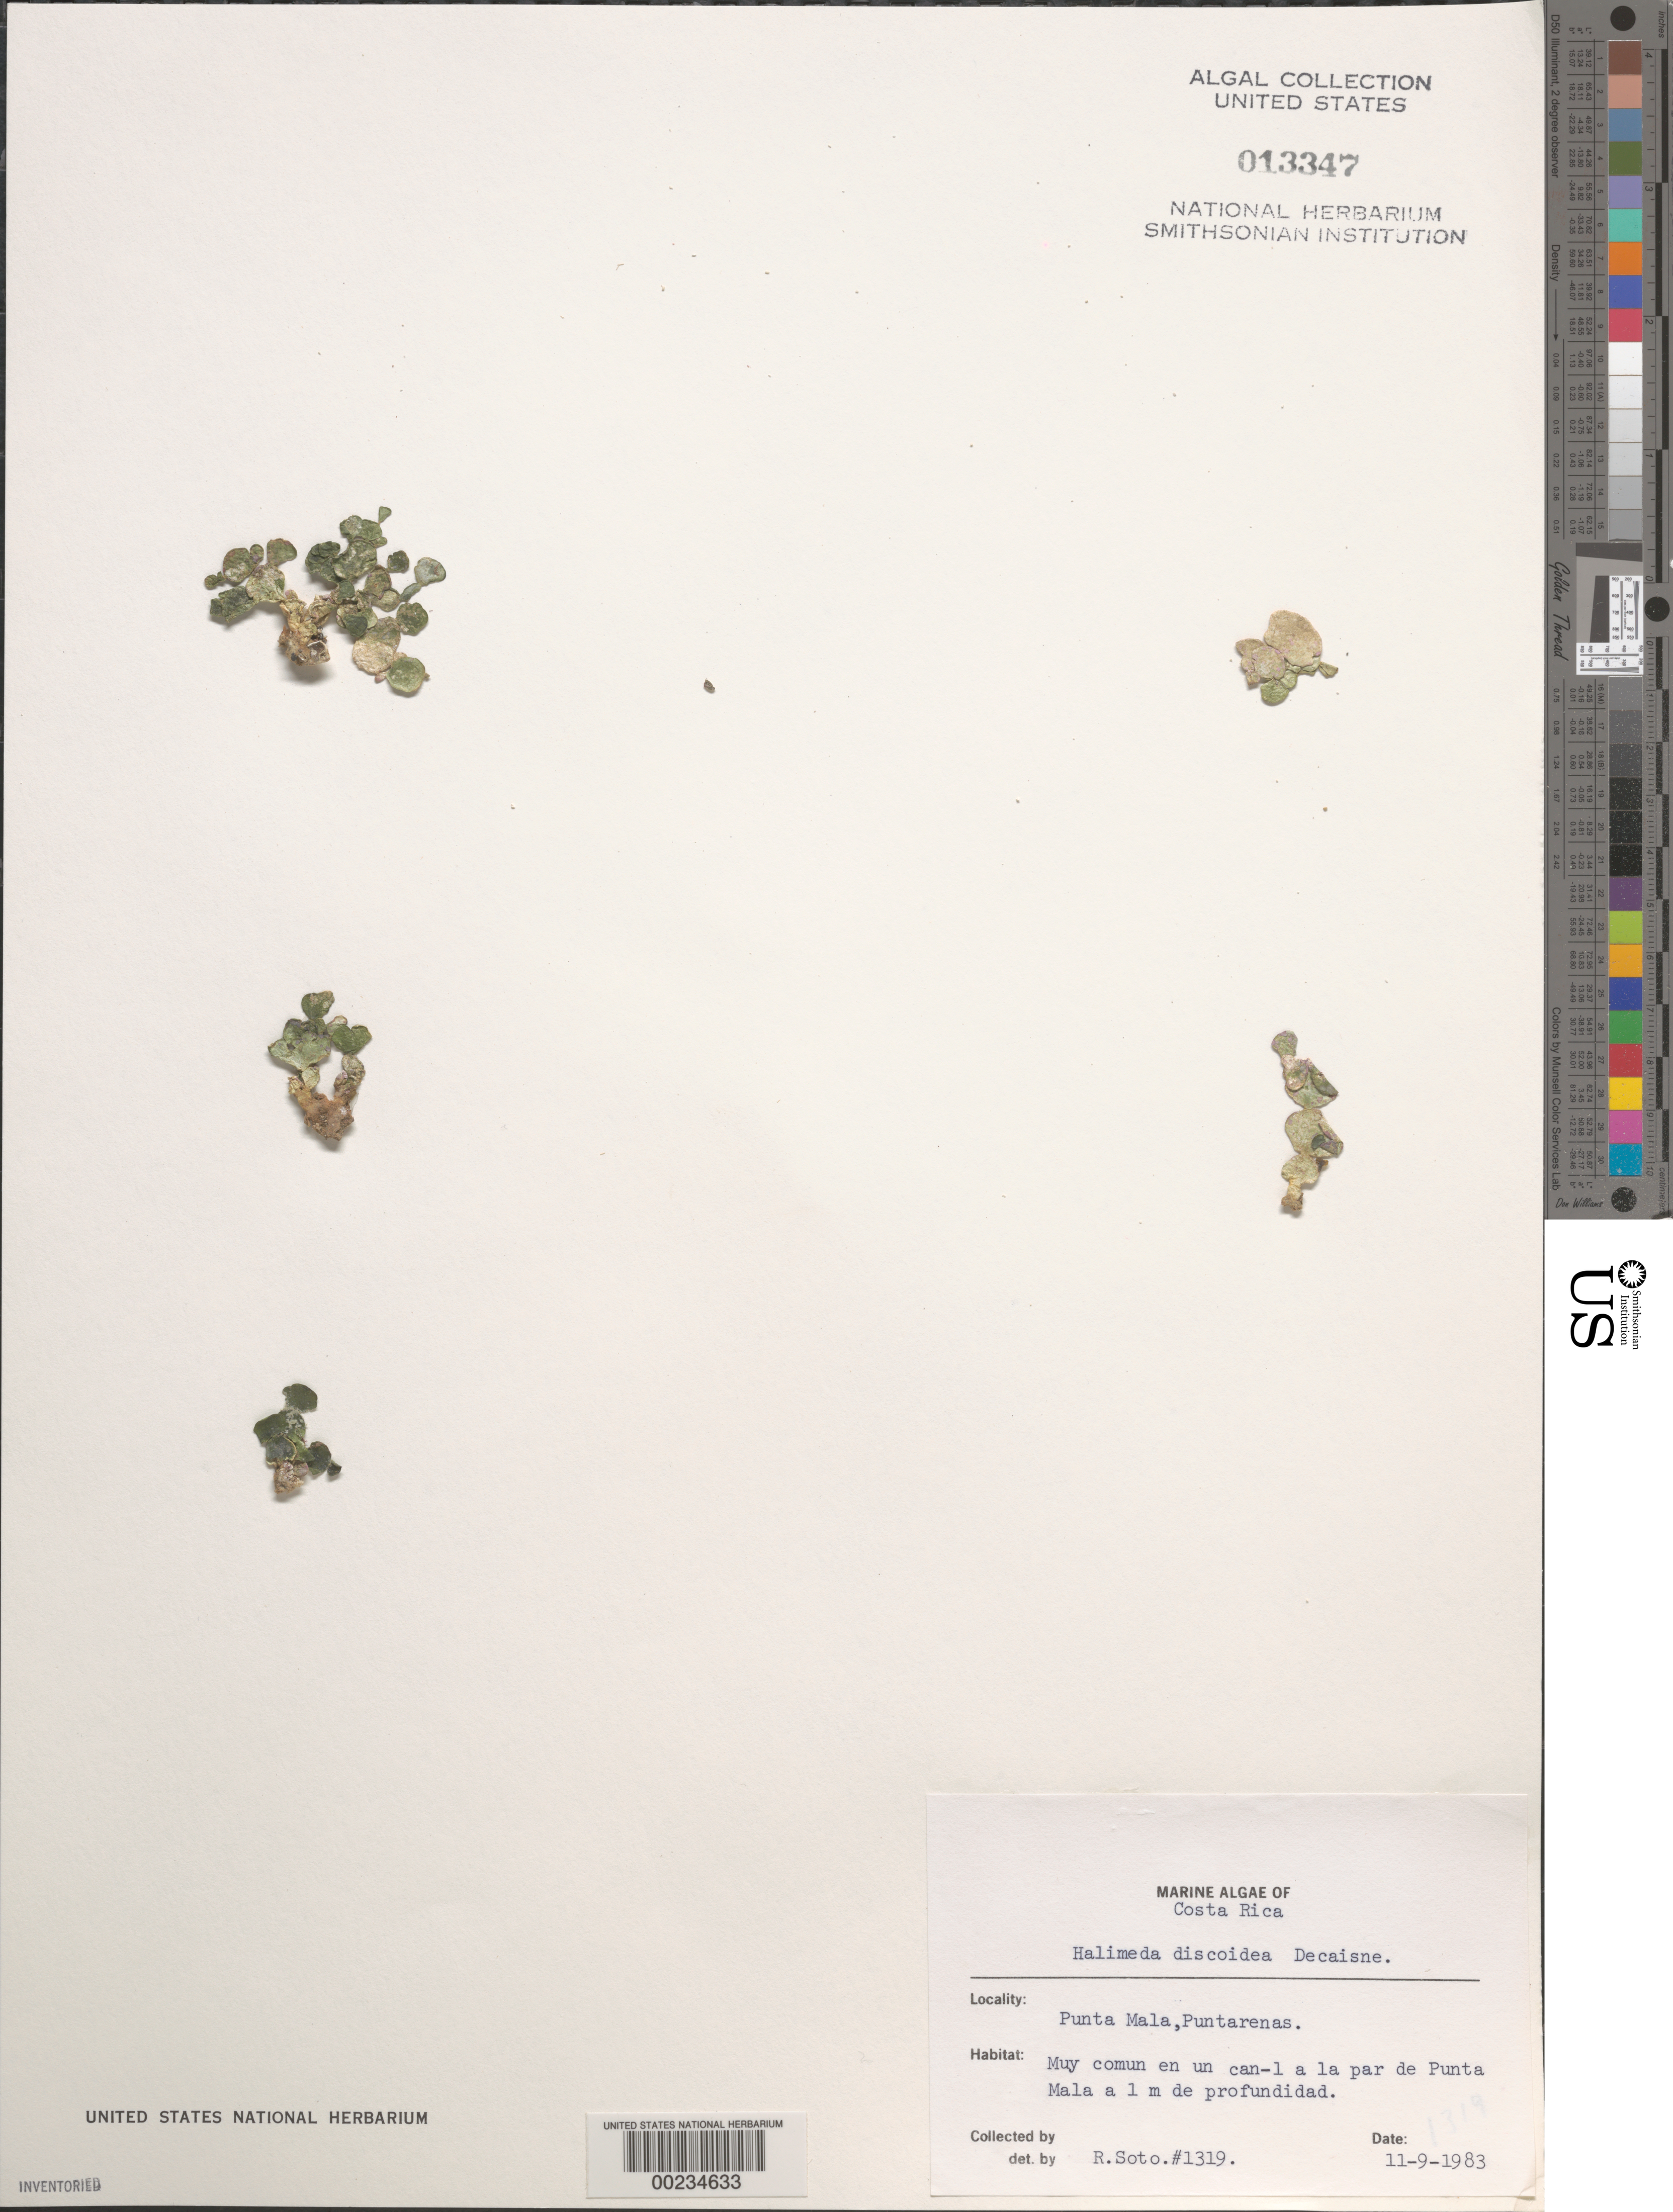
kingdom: Plantae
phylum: Chlorophyta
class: Ulvophyceae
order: Bryopsidales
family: Halimedaceae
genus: Halimeda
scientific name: Halimeda discoidea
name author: Decne.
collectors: R. Soto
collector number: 1319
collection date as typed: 11 Sep 1983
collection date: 1983-09-11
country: Costa Rica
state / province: Puntarenas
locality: Punta mala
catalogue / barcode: US 13347